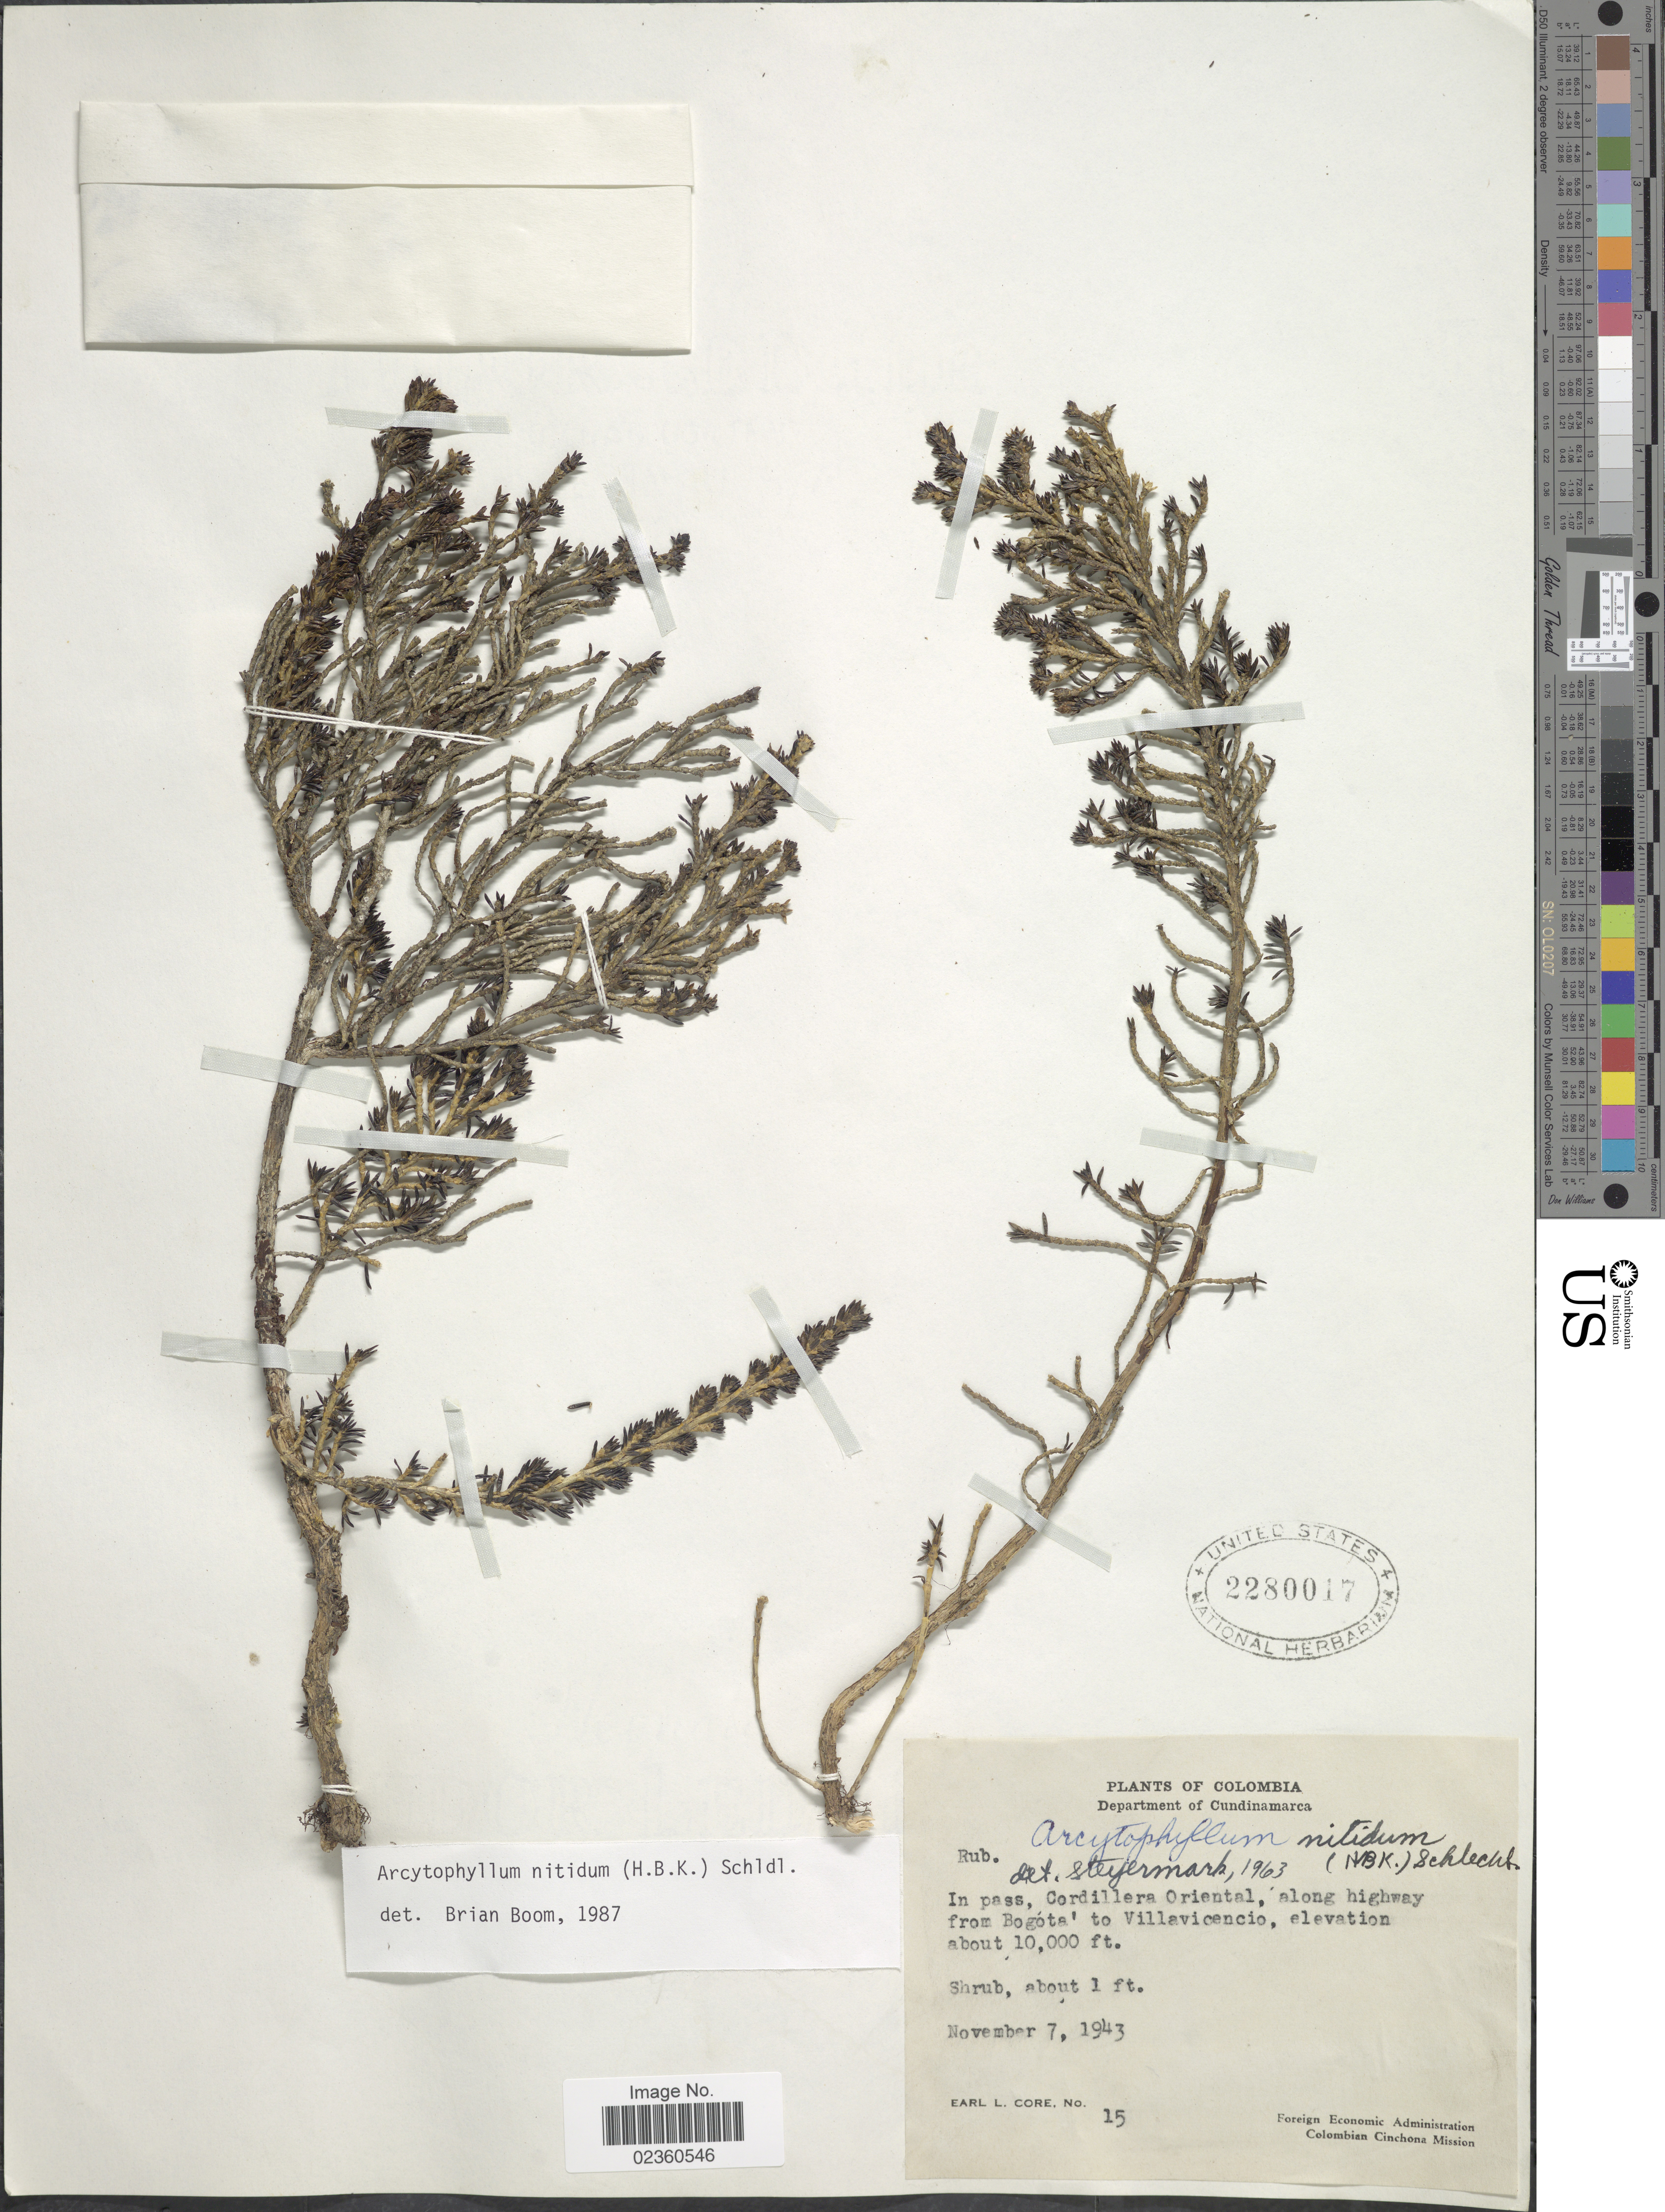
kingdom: Plantae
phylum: Tracheophyta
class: Magnoliopsida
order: Gentianales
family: Rubiaceae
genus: Arcytophyllum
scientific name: Arcytophyllum nitidum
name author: (Kunth) Schltdl.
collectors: E. L. Core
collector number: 15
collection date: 1943-11-07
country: Colombia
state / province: Cundinamarca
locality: Department of Cundinamarca, In pass, Cordillera Oriental, along highway from Bogóta' to Villavicencio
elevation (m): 3048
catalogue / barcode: US 2280017